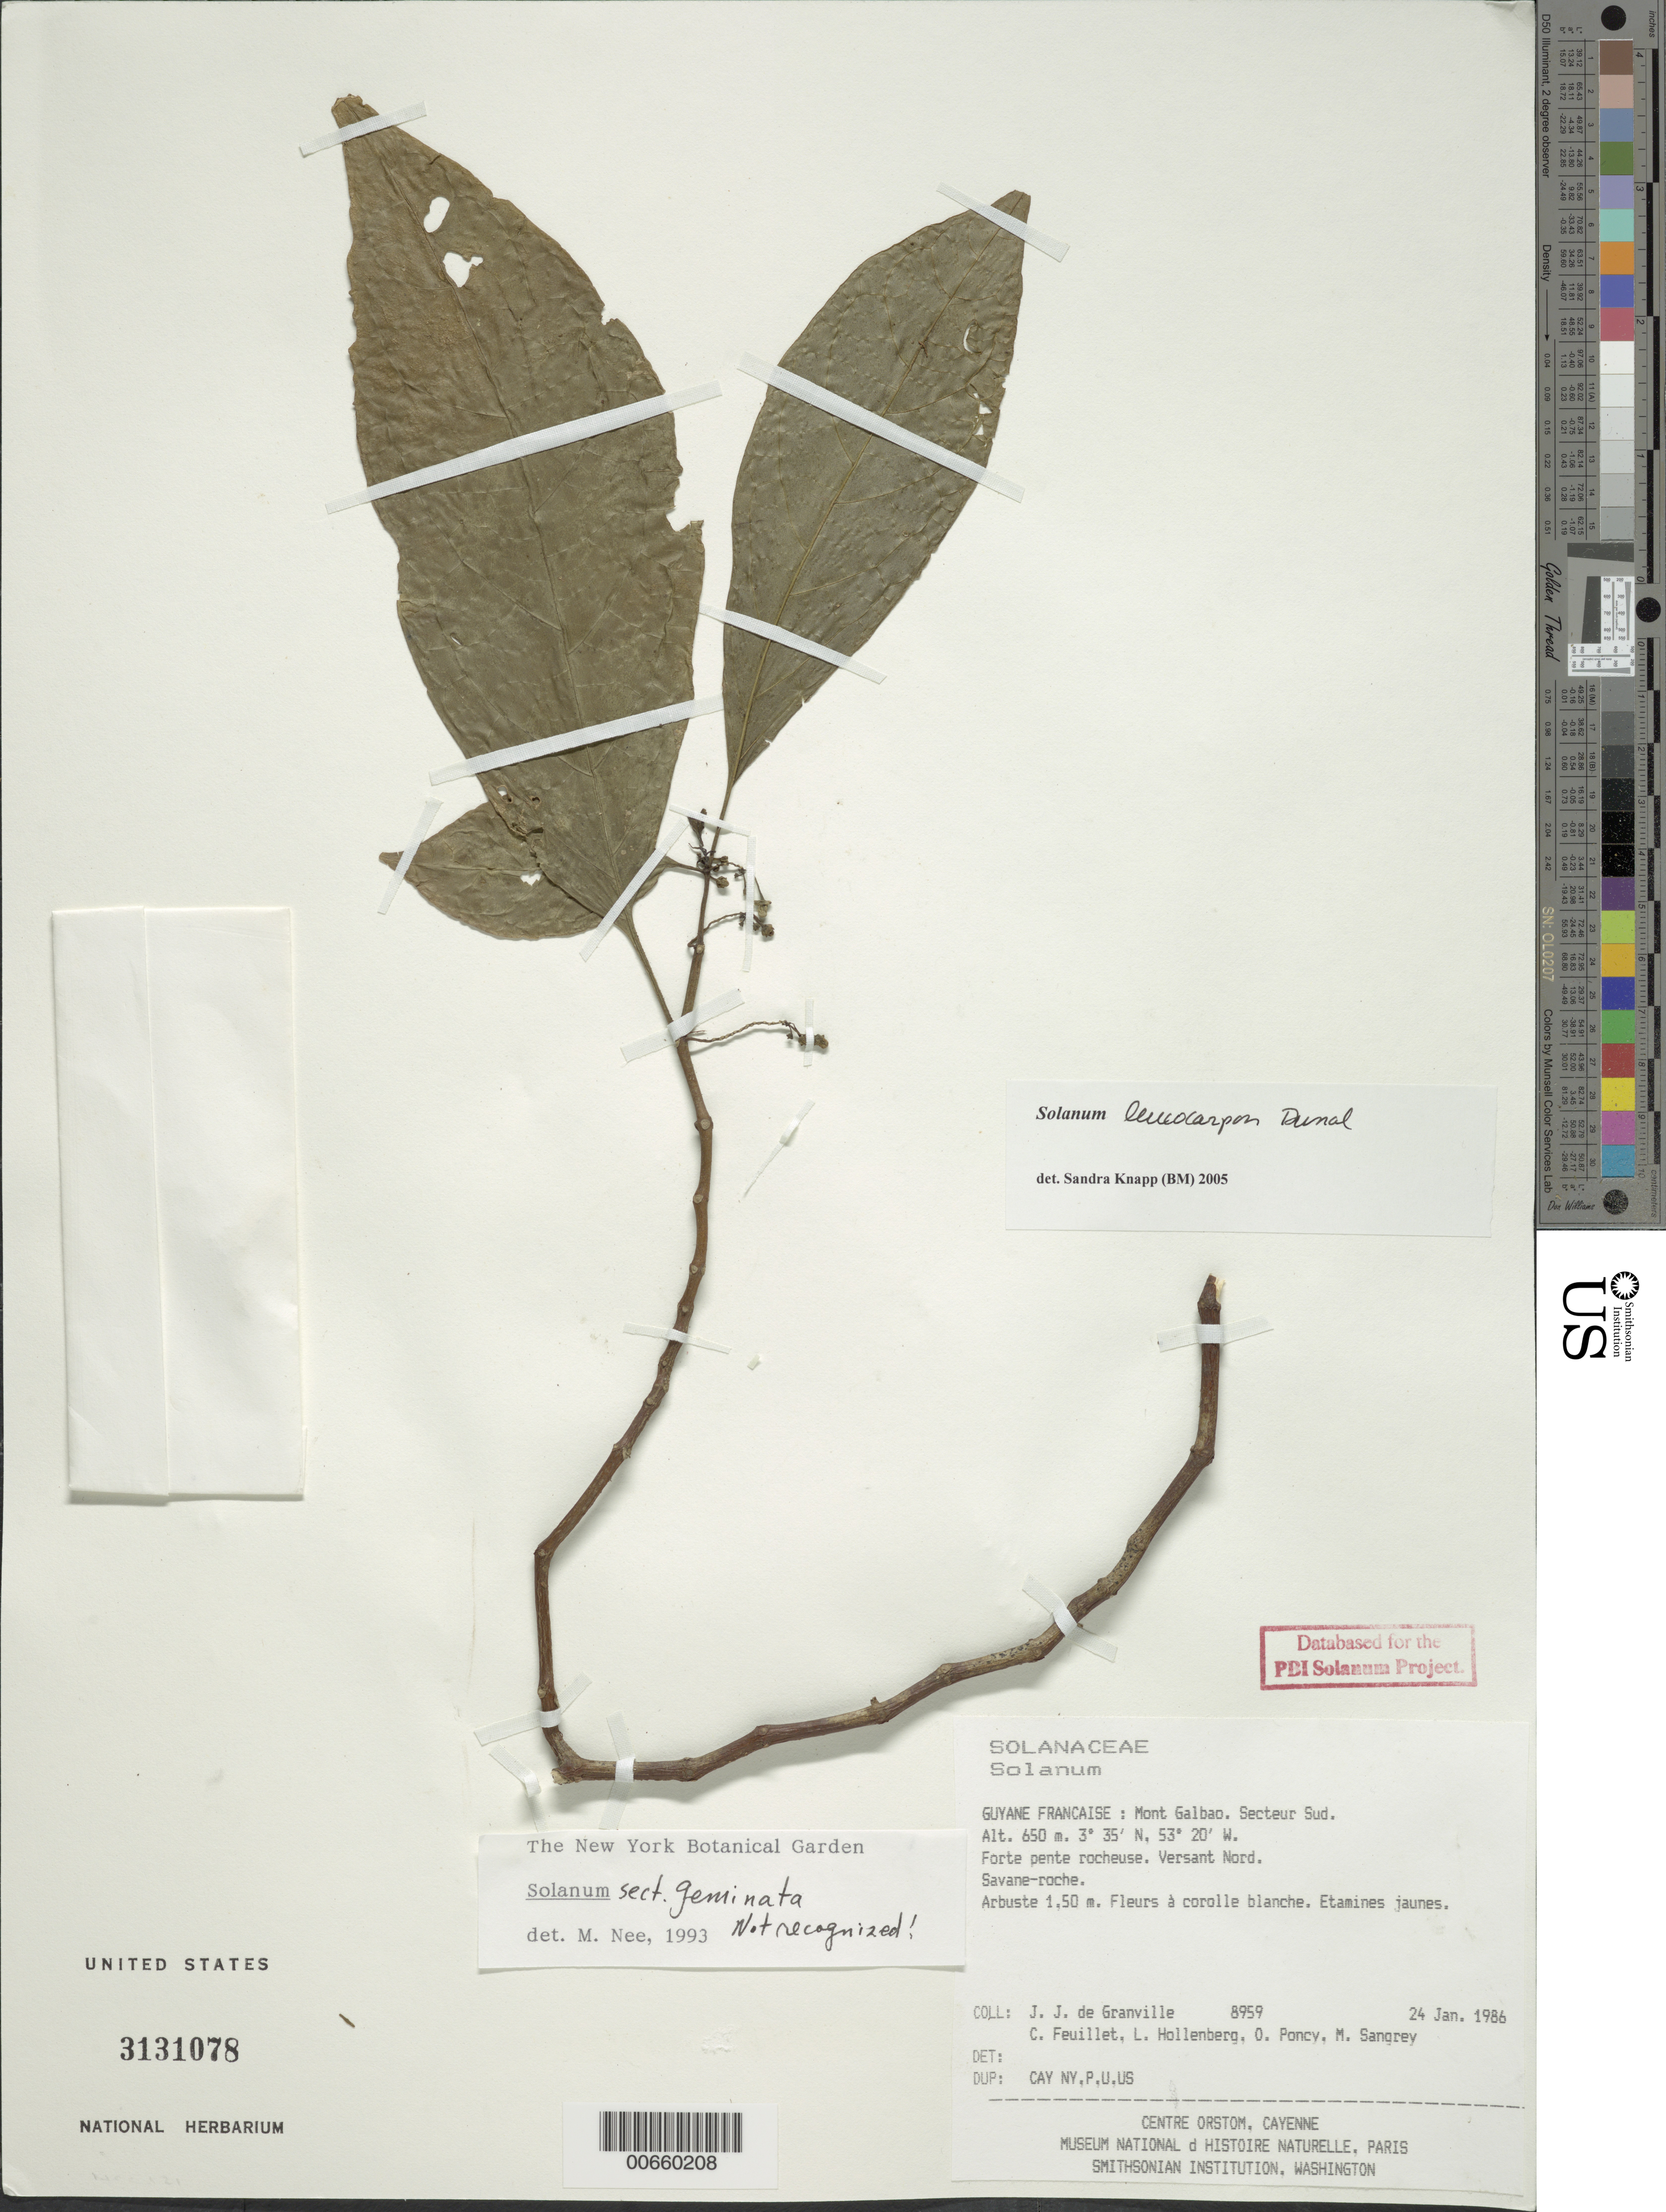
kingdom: Plantae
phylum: Tracheophyta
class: Magnoliopsida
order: Solanales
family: Solanaceae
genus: Solanum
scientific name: Solanum leucocarpon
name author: Dunal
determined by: Knapp, S. D.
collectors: J.-J. de Granville, C. Feuillet, L. Hollenberg, O. Poncy & M. Sangrey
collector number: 8959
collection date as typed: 1 Jan 1986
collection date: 1986-01-01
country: French Guiana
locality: Mont Galbao. Secteur Sud. Versant Nord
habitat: Savane-roche. Forte pente rocheuse.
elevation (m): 650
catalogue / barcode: US 3131078